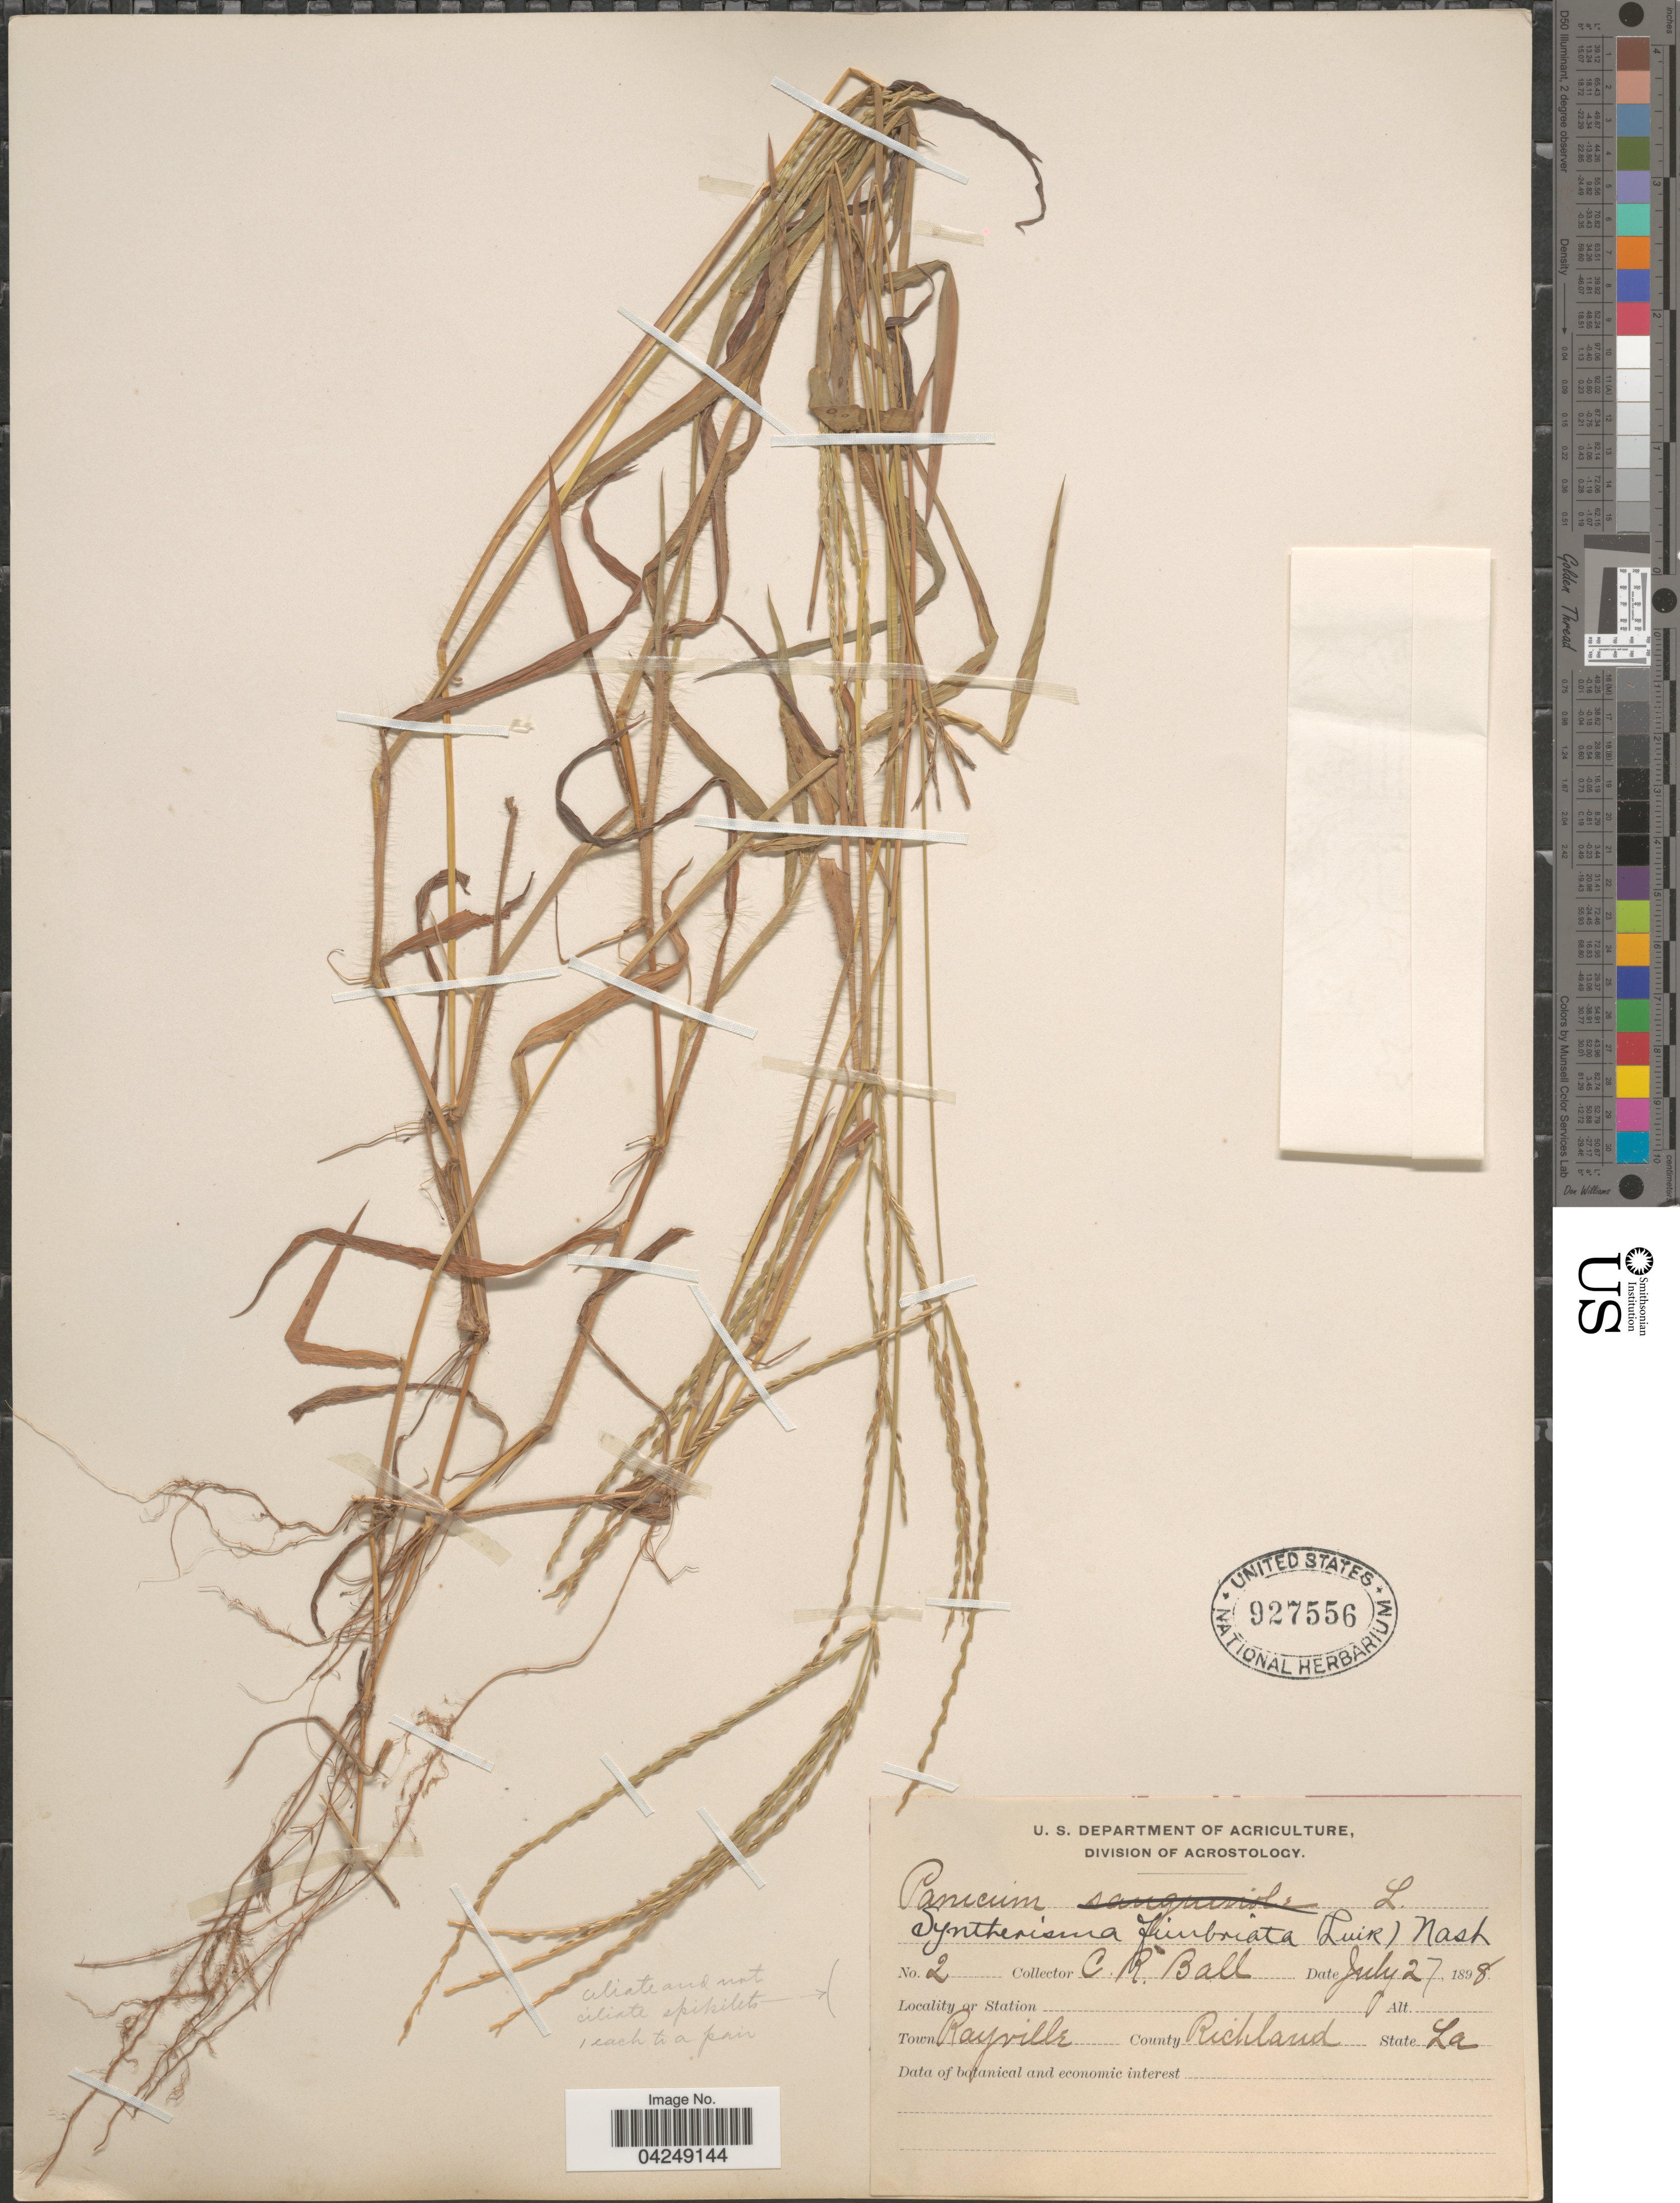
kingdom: Plantae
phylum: Tracheophyta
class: Liliopsida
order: Poales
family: Poaceae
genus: Digitaria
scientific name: Digitaria ciliaris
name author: (Retz.) Koeler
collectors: C. R. Ball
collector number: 2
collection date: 1898-07-27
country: United States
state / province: Louisiana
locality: Town Rayville. County Richland.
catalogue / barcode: US 927556